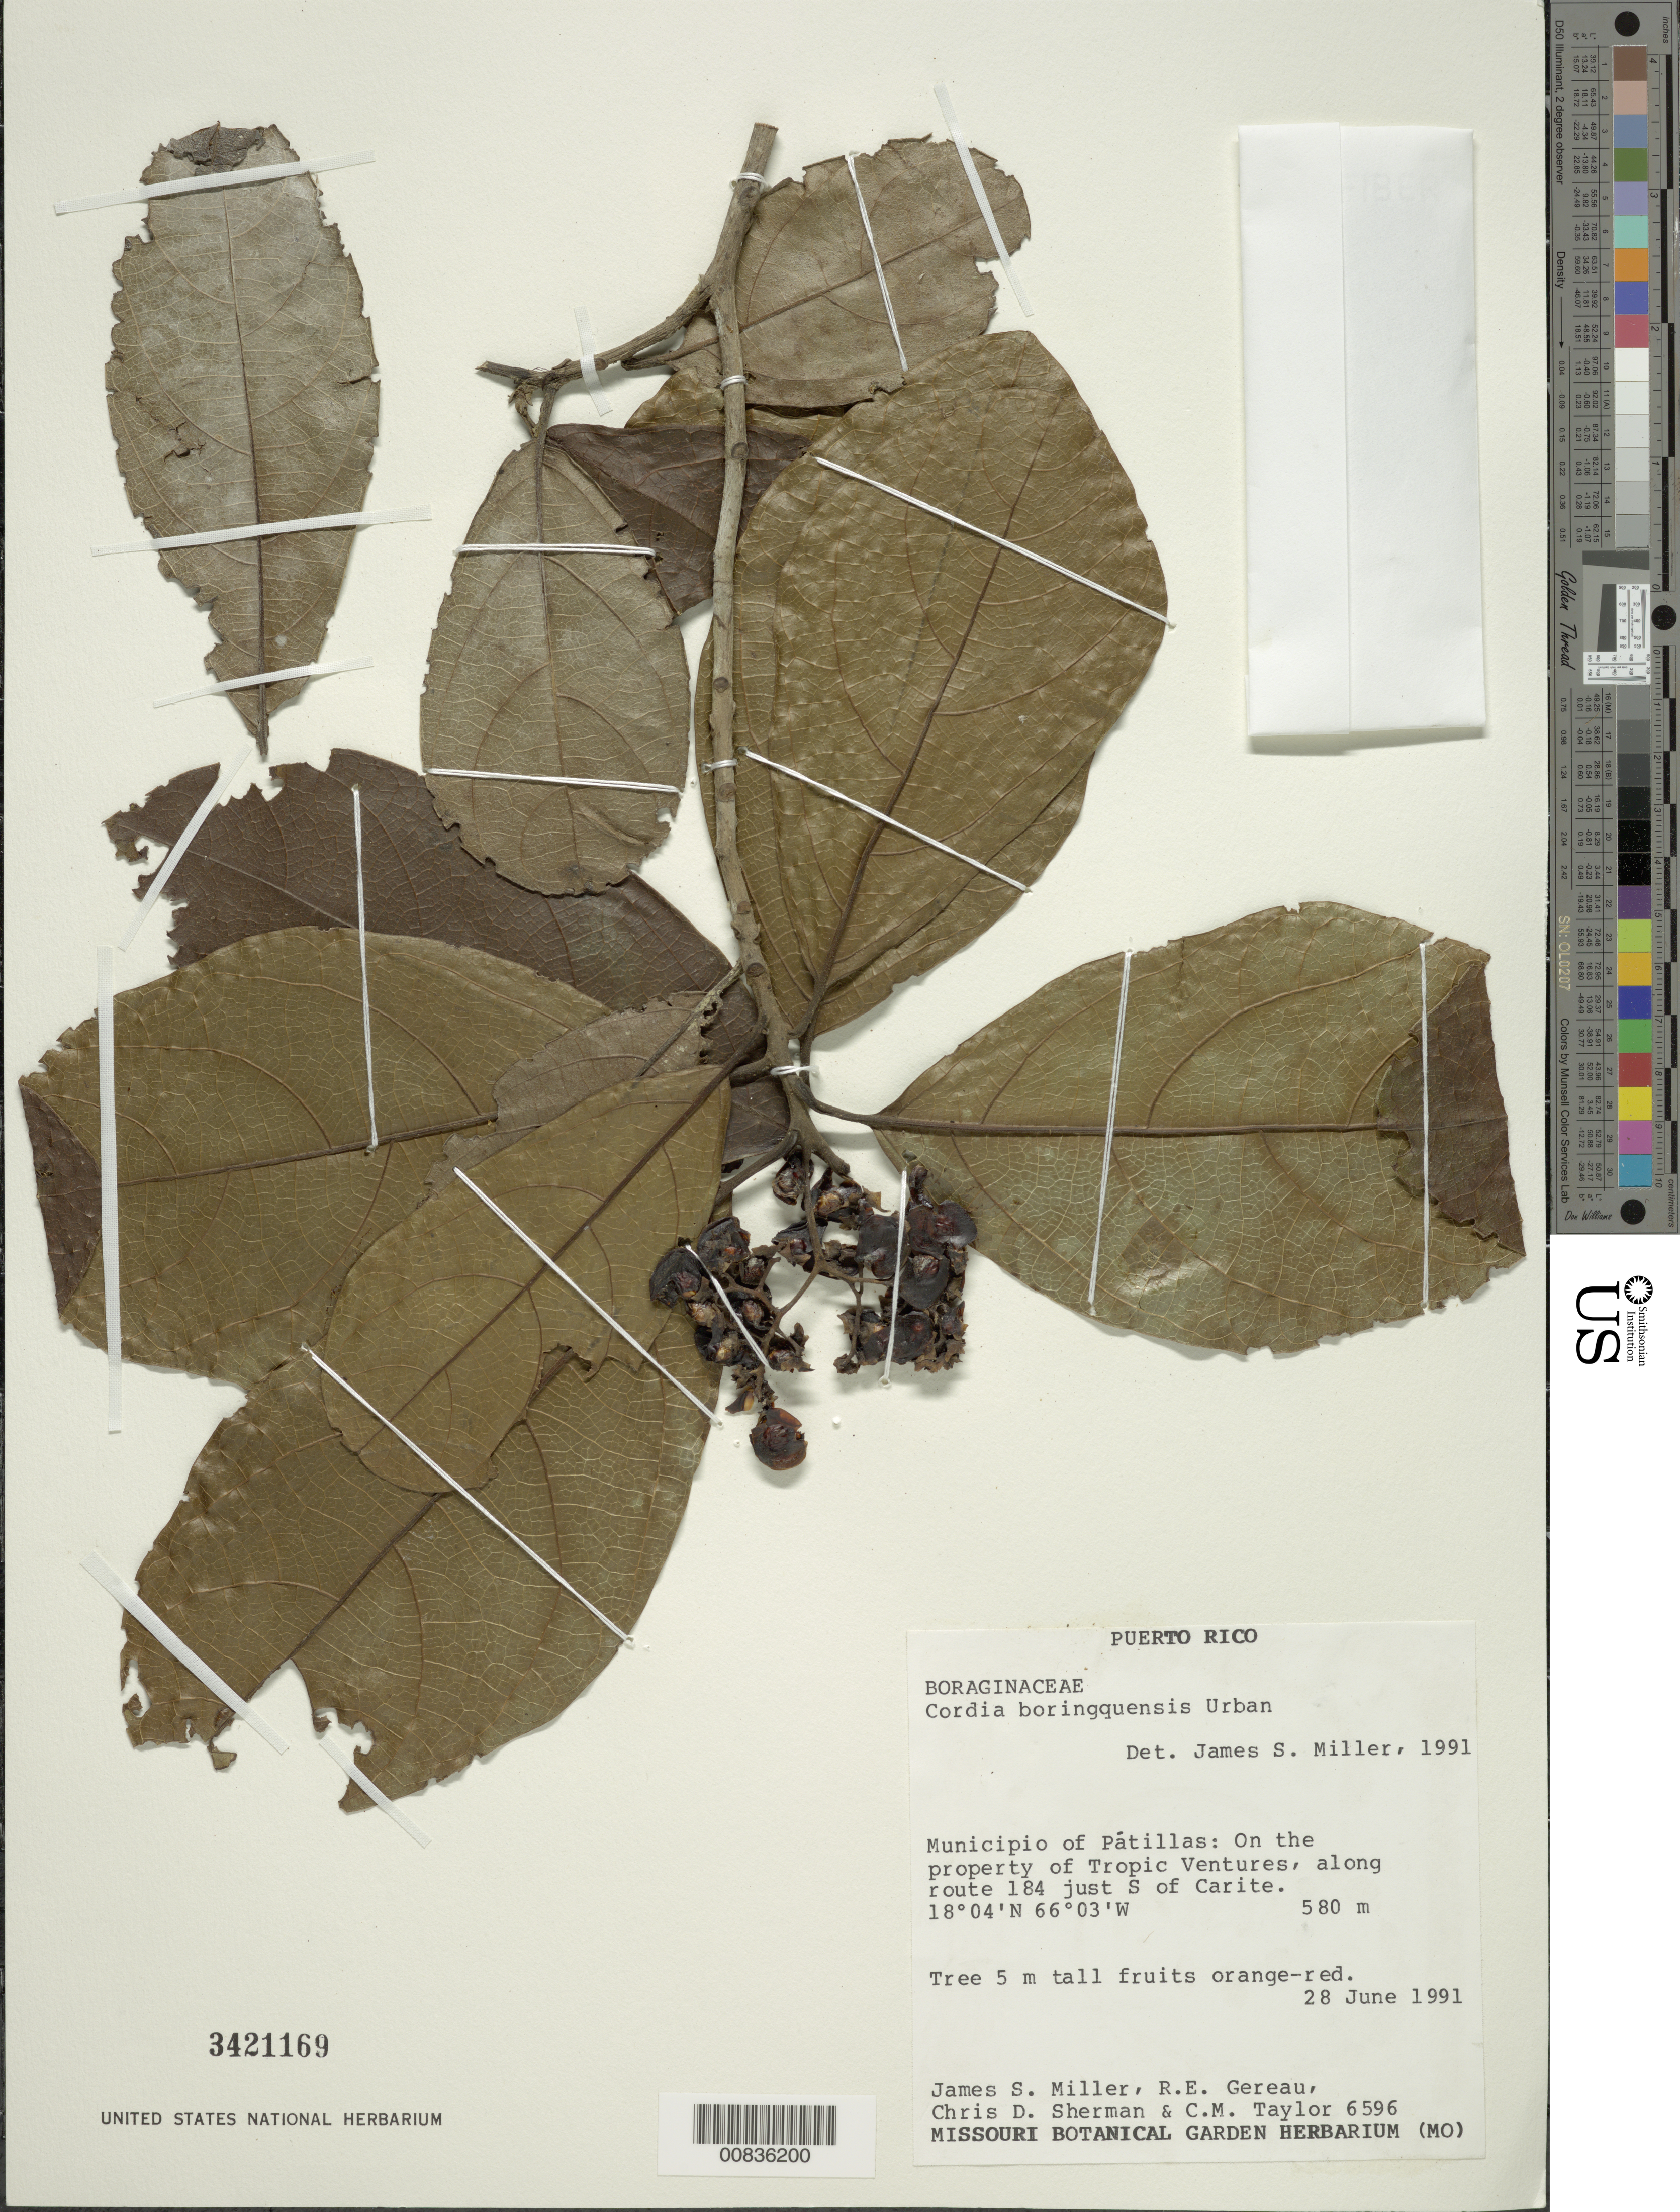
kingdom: Plantae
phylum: Tracheophyta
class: Magnoliopsida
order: Boraginales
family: Cordiaceae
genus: Cordia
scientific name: Cordia borinquensis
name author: Urb.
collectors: J. S. Miller, R. E. Gereau, C. Sherman & C. Taylor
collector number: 6596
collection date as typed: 28 Jun 1991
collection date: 1991-06-28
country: Puerto Rico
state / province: Guayama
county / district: Pátillas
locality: on the property of Tropic Ventures, along route 184 just S of Carite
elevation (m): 580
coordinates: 18.06666667, -66.05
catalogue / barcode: US 3421169